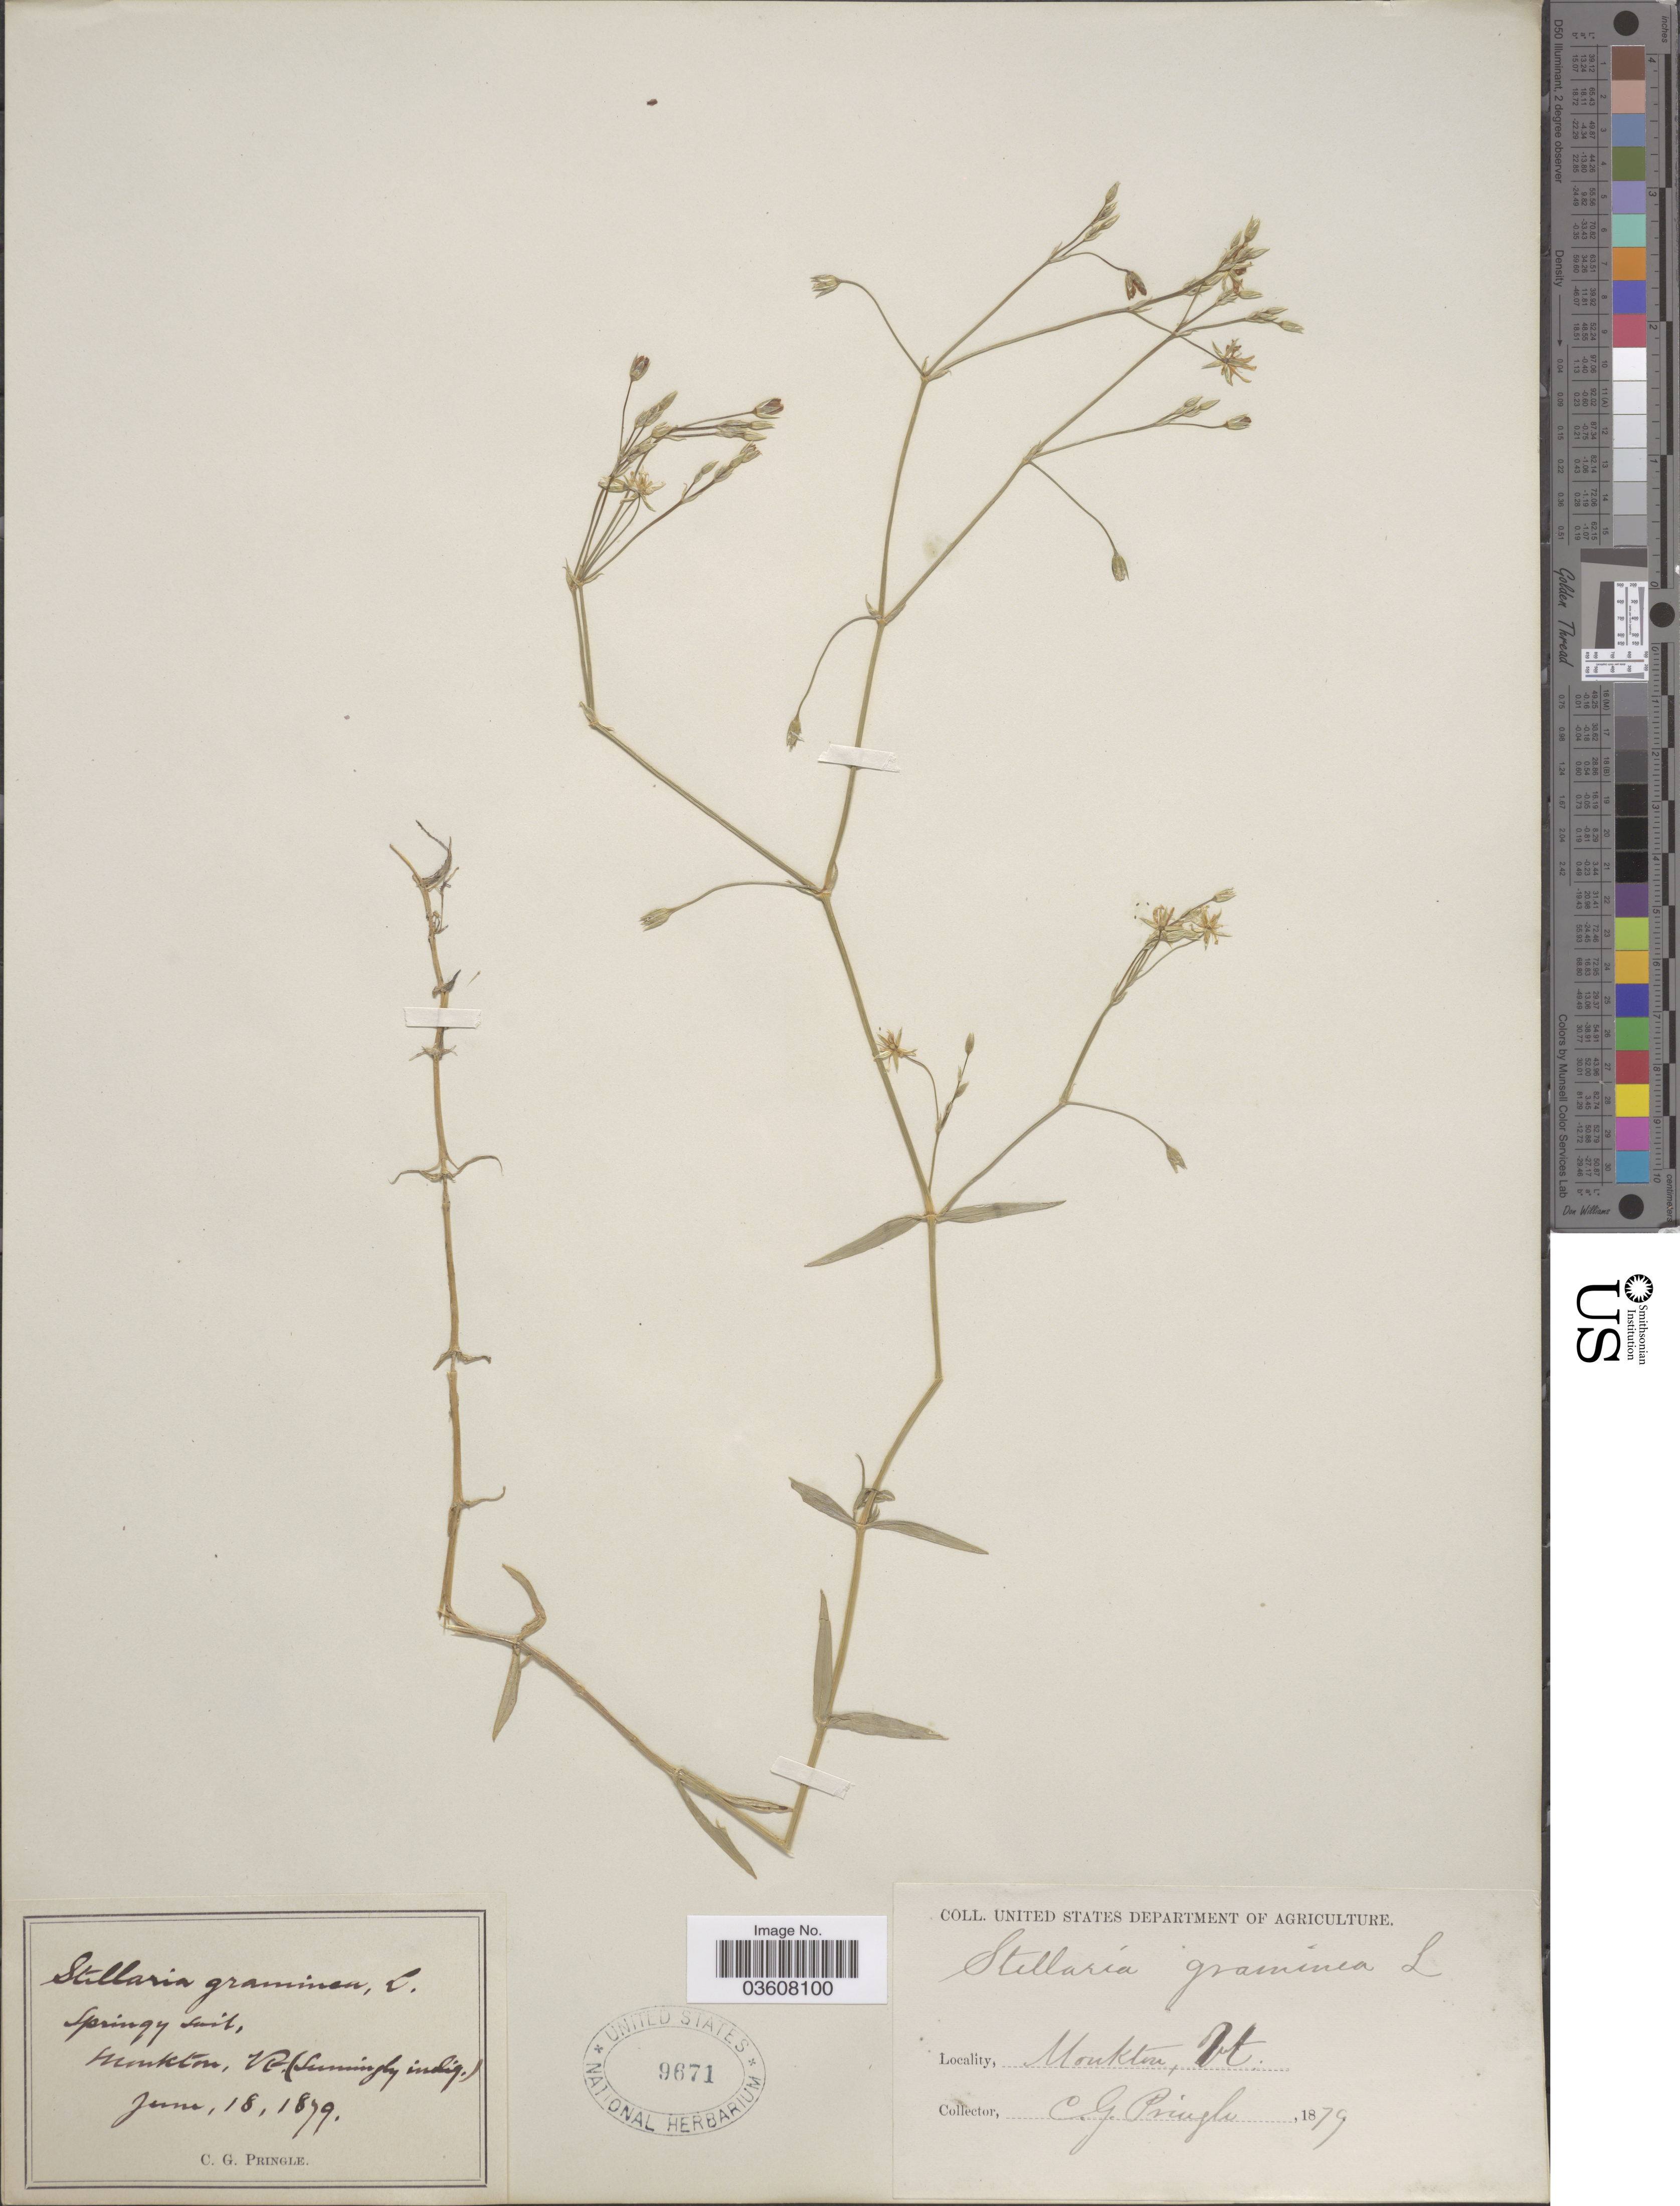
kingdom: Plantae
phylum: Tracheophyta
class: Magnoliopsida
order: Caryophyllales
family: Caryophyllaceae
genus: Stellaria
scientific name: Stellaria graminea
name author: L.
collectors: C. G. Pringle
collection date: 1879-06-18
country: United States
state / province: Vermont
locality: Monkton.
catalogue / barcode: US 9671